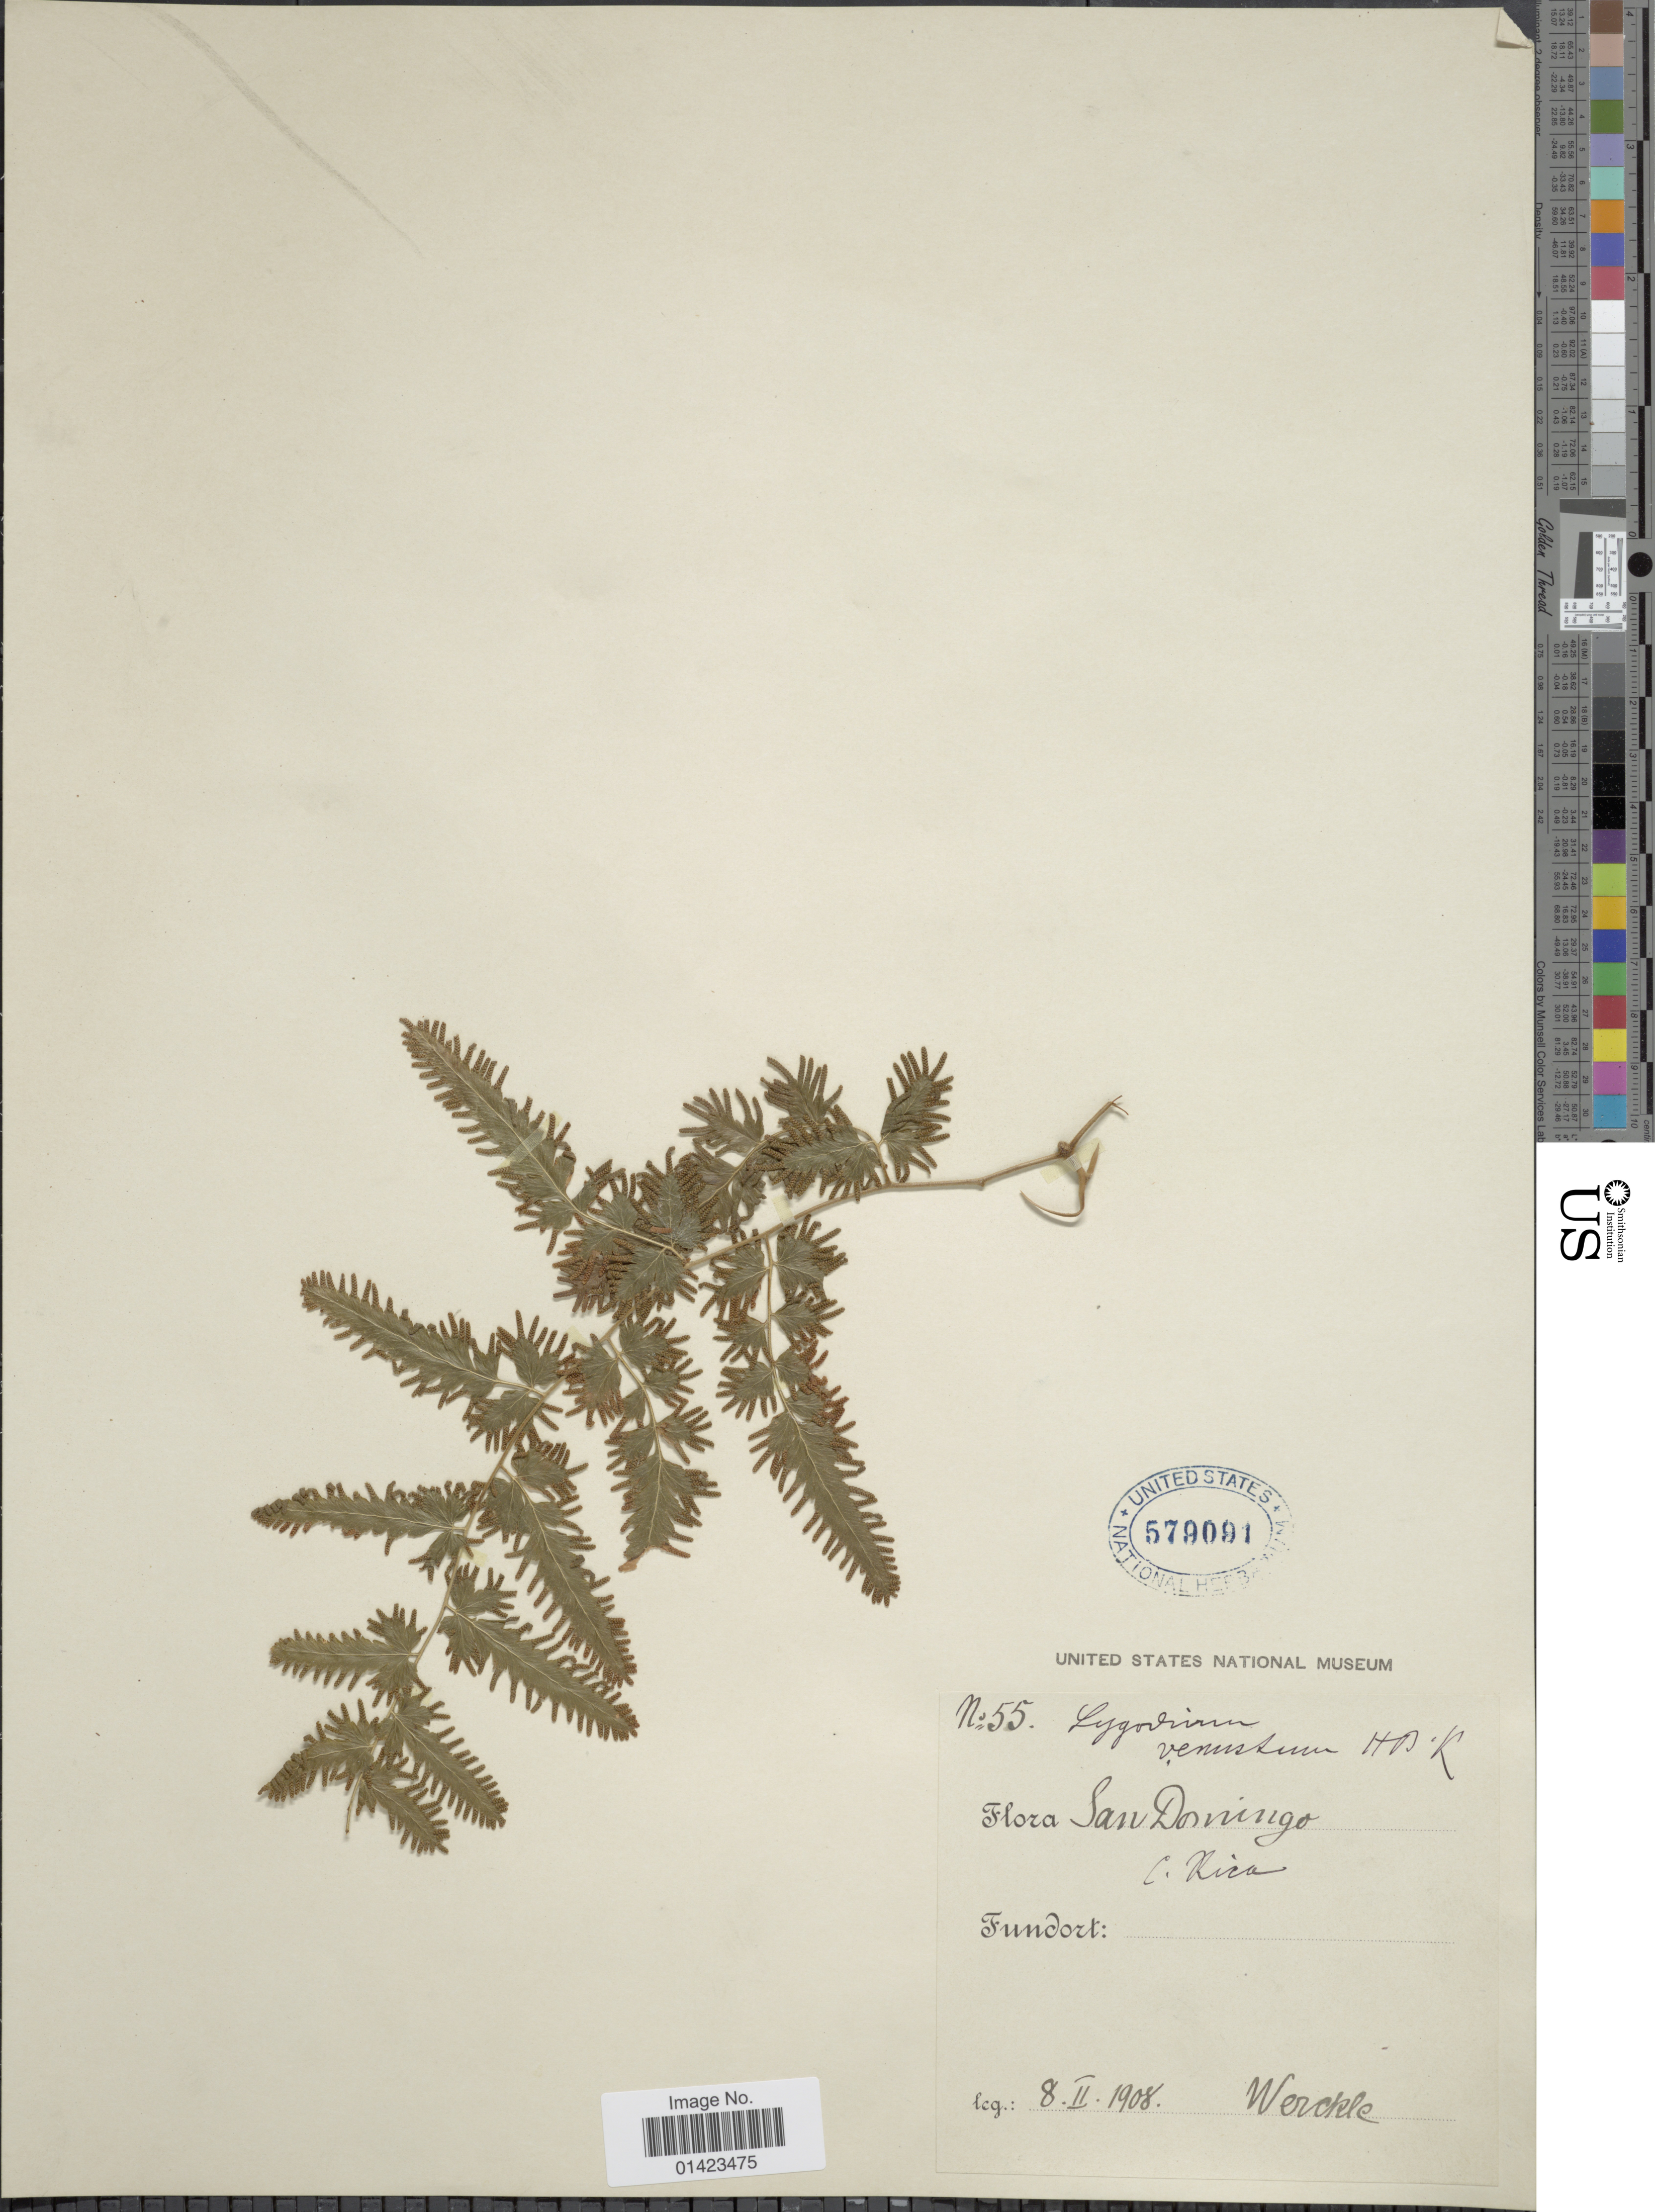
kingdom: Plantae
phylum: Tracheophyta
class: Polypodiopsida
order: Schizaeales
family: Lygodiaceae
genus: Lygodium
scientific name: Lygodium venustum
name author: Sw.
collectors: Werckle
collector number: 55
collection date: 1908-02-08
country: Costa Rica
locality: San Domingo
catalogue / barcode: US 579091